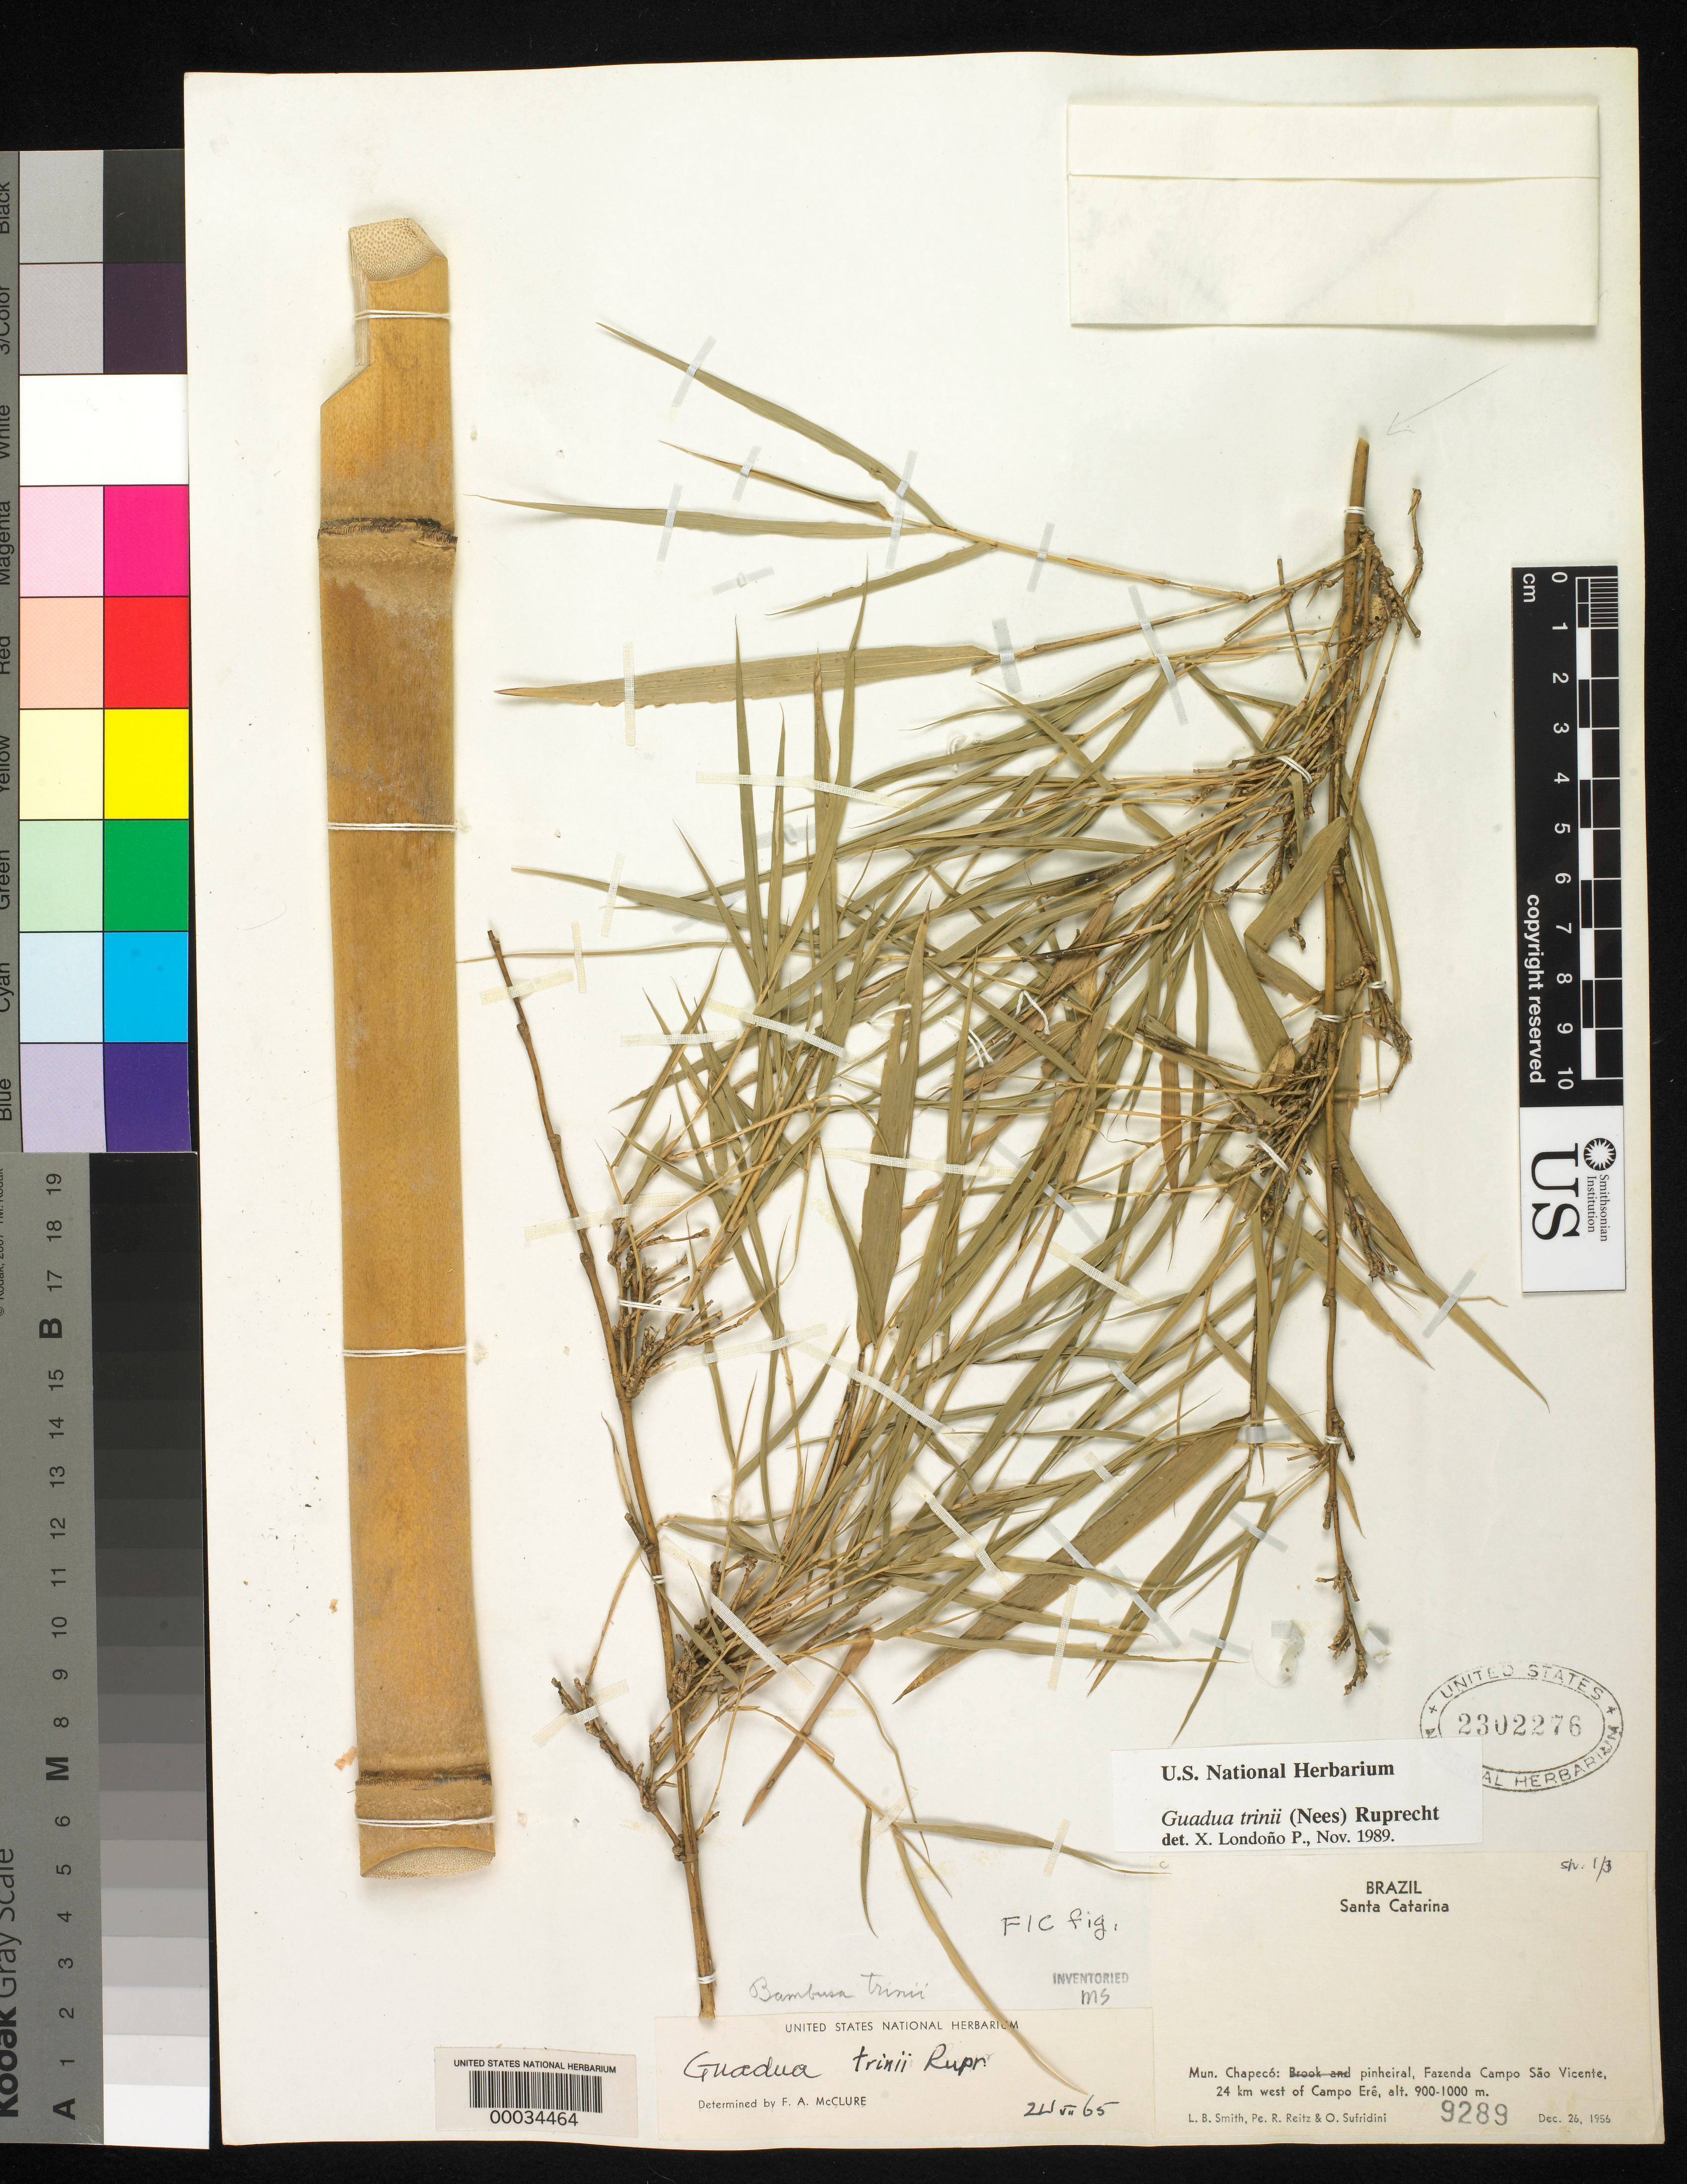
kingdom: Plantae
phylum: Tracheophyta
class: Liliopsida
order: Poales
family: Poaceae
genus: Guadua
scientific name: Guadua trinii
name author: (Nees) Nees ex Rupr.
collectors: L. Smith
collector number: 9289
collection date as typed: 26 Dec 1956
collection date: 1956-12-26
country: Brazil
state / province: Santa Catarina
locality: Chapeco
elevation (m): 900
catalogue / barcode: US 2302276